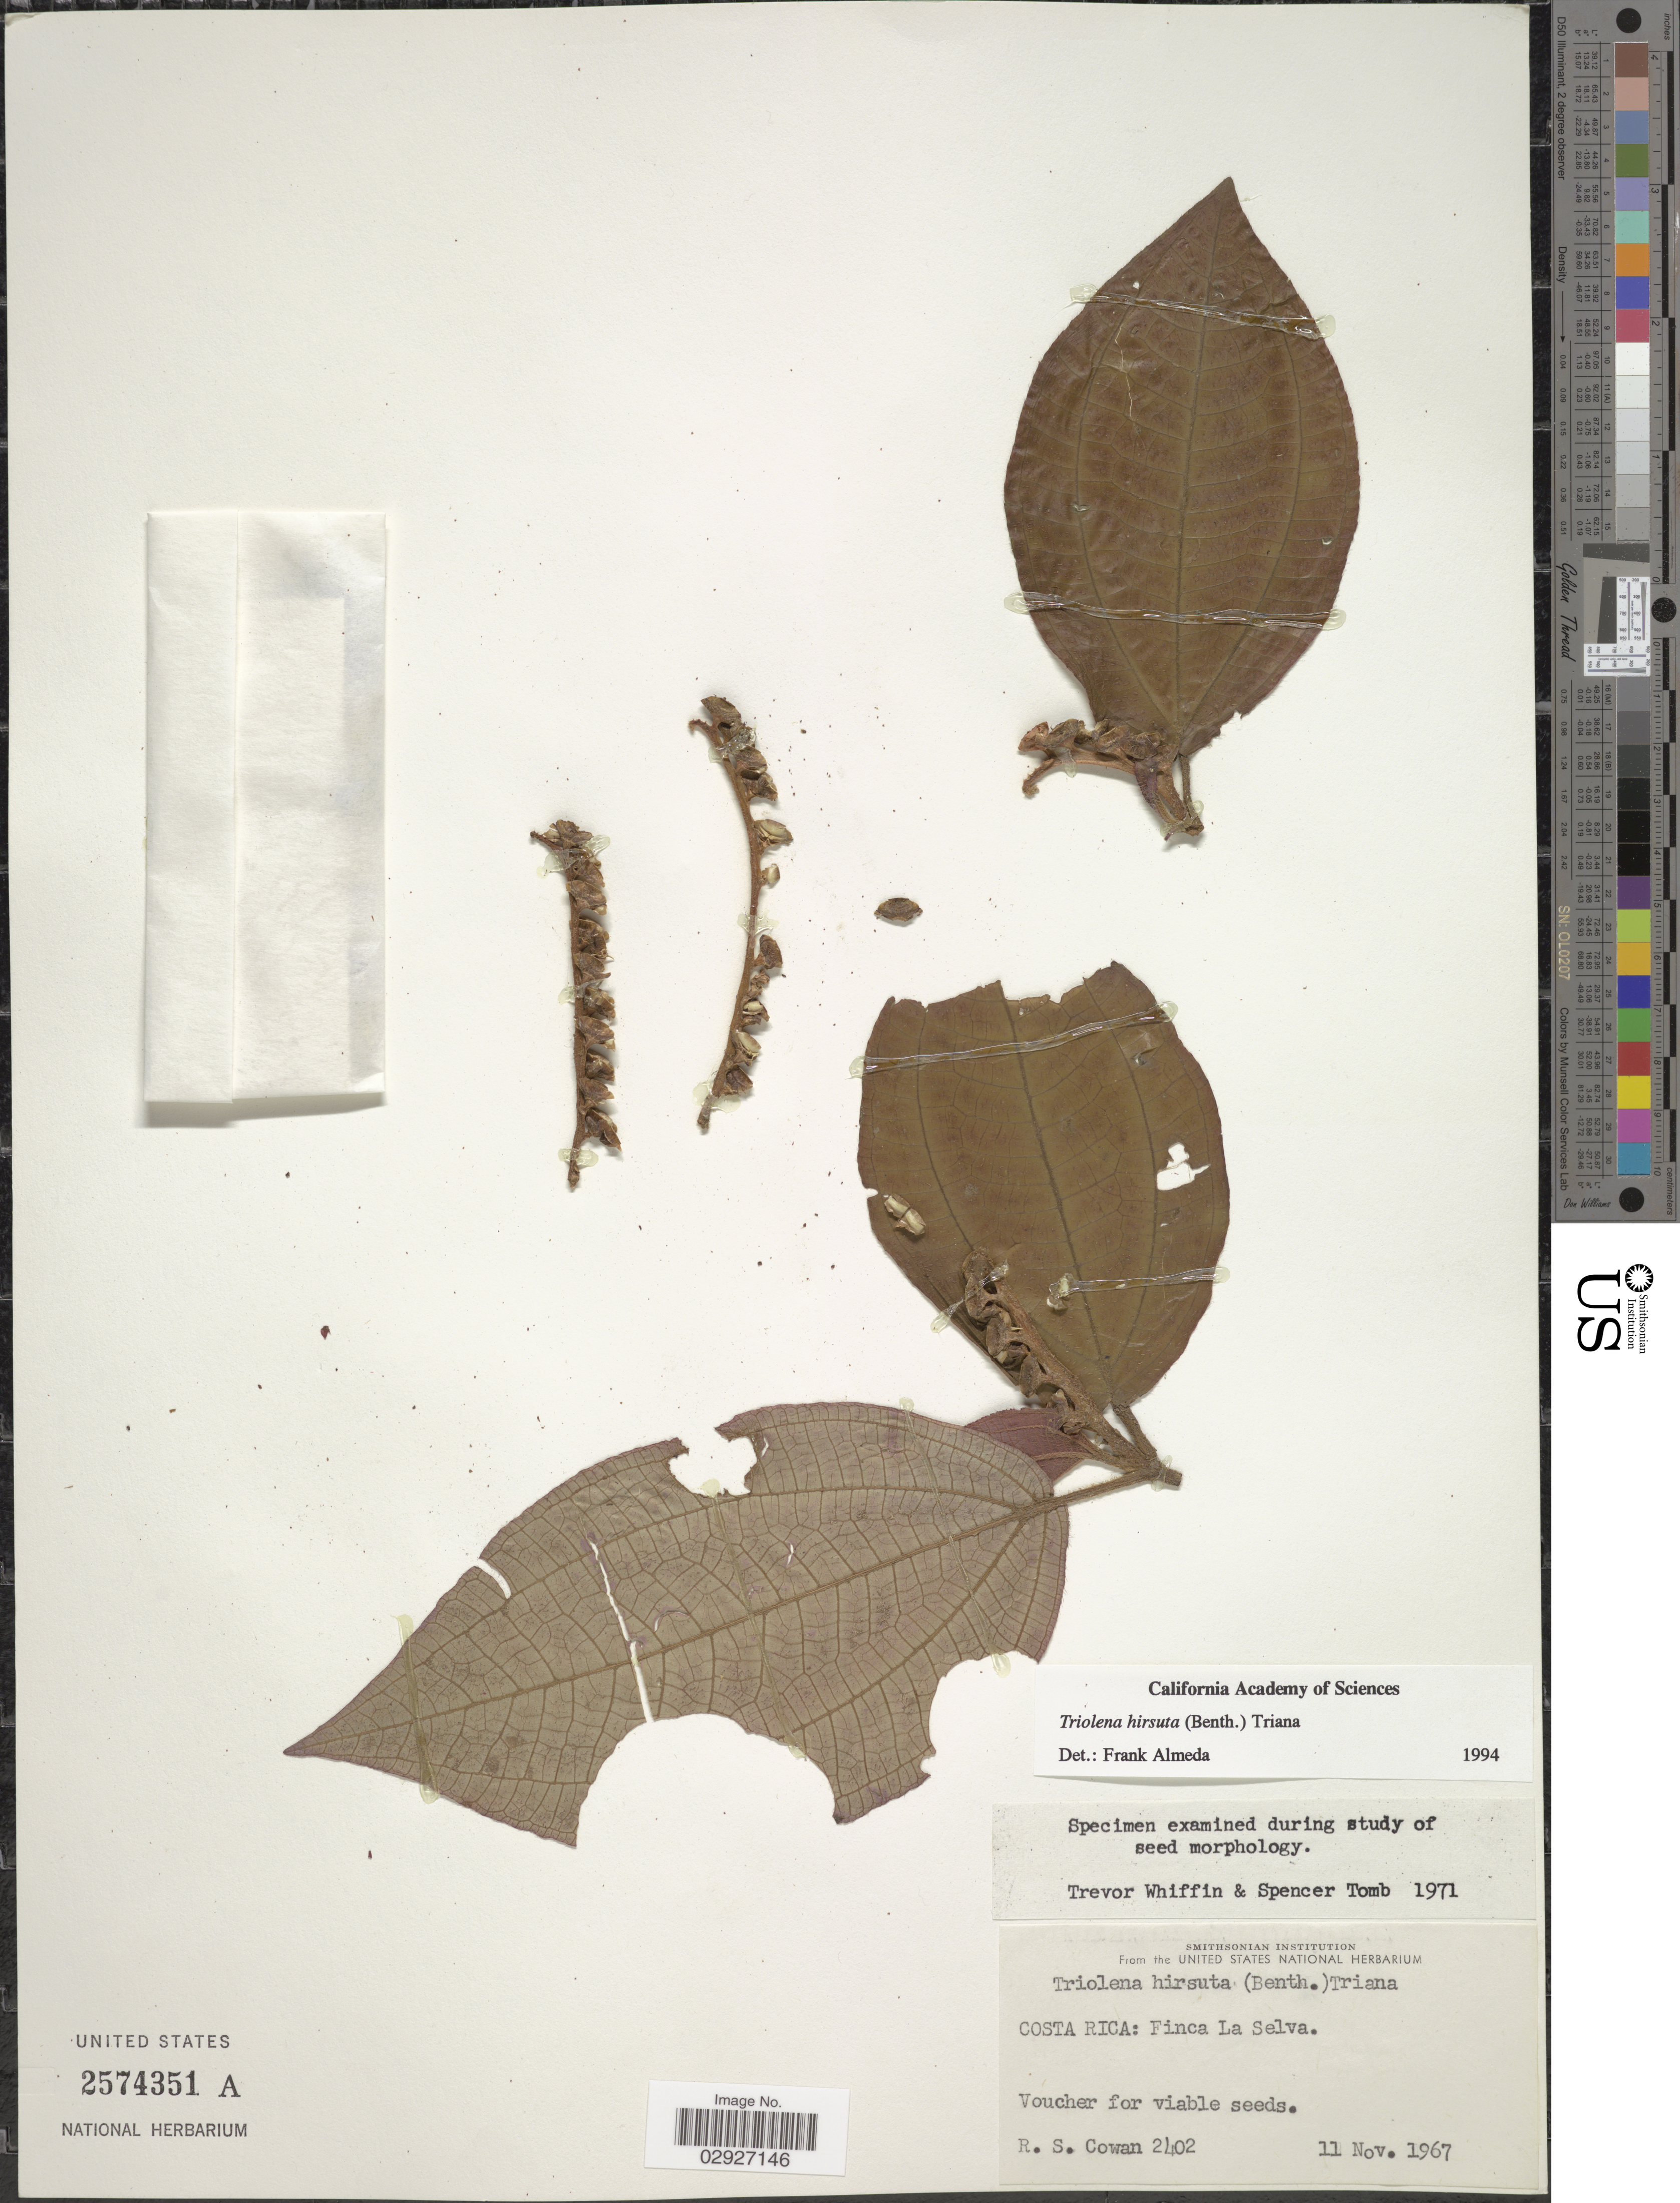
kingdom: Plantae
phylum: Tracheophyta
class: Magnoliopsida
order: Myrtales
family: Melastomataceae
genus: Triolena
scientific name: Triolena hirsuta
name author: (Benth.) Triana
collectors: R. S. Cowan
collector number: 2402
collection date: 1967-11-11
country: Costa Rica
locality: Finca La Selva.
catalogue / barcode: US 2574351A